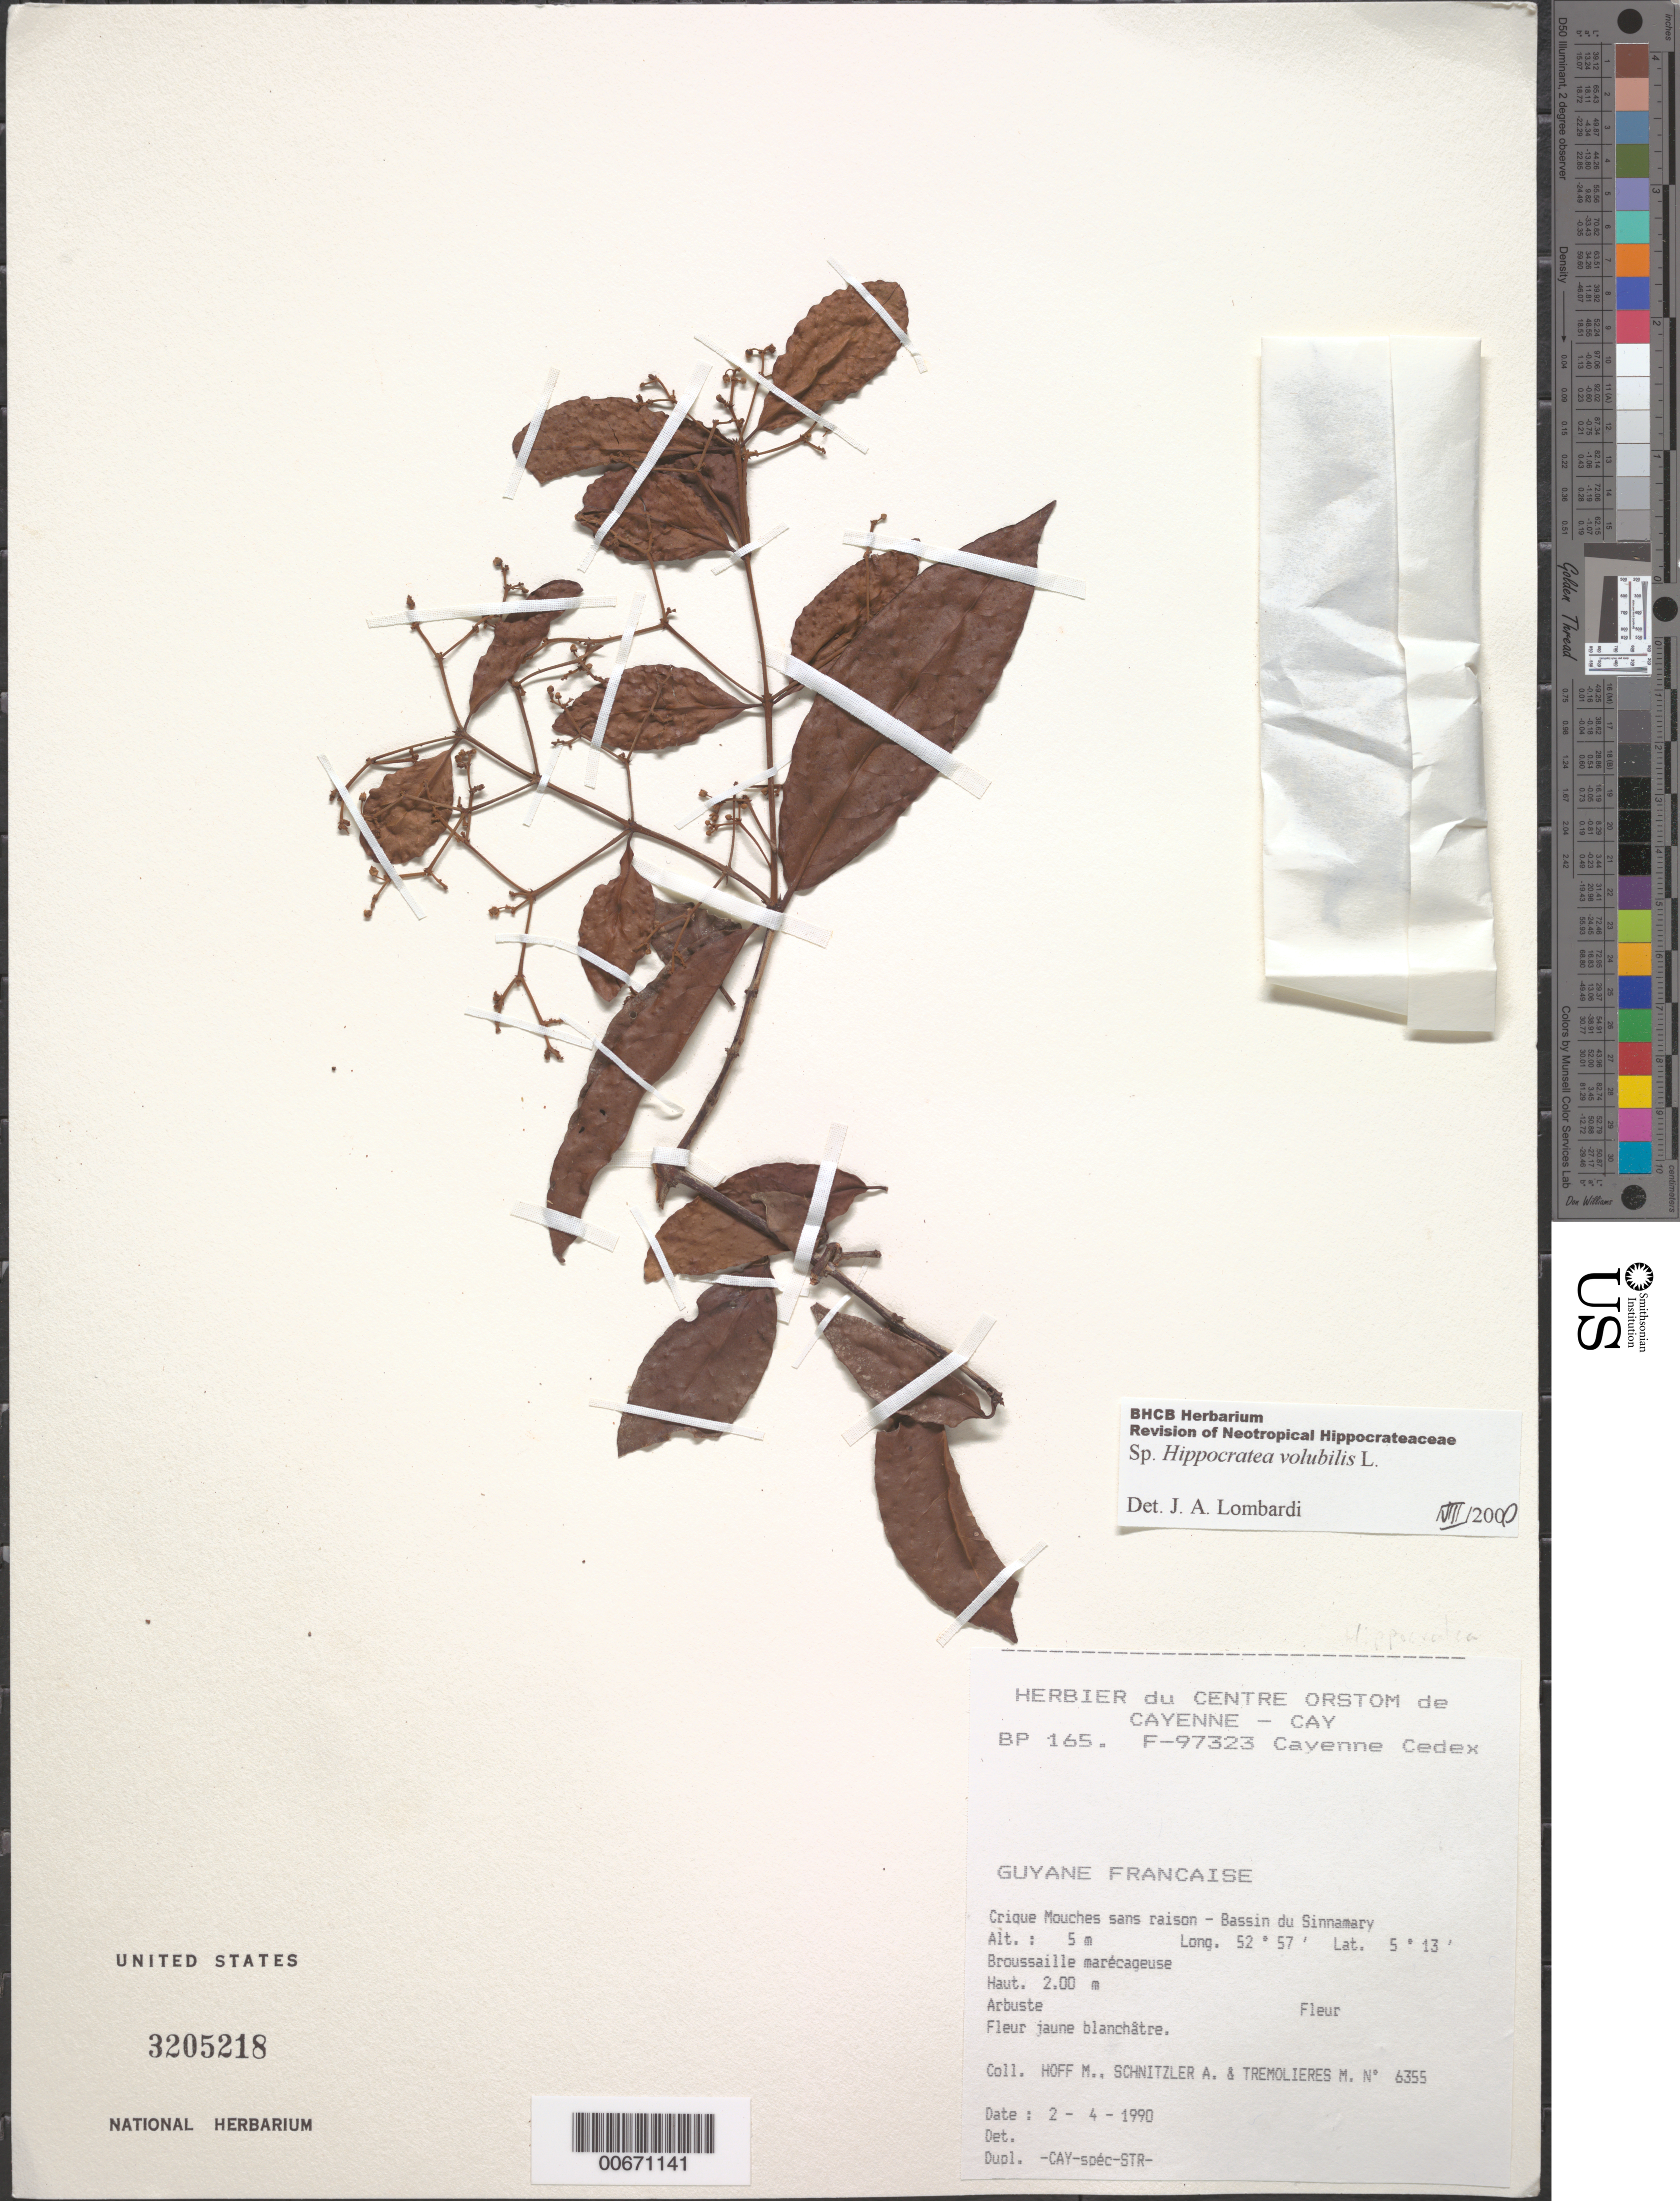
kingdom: Plantae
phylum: Tracheophyta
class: Magnoliopsida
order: Celastrales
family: Celastraceae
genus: Hippocratea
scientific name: Hippocratea volubilis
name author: L.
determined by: Lombardi, Julio A.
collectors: M. Hoff, A. Schnitzler & M. Tremolieres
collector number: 6355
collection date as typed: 2-Apr-90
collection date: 1990-04-02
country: French Guiana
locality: Crique Mouches, Bassin du Sinnamary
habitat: Broussaile marécageuse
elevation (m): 5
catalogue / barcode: US 3205218